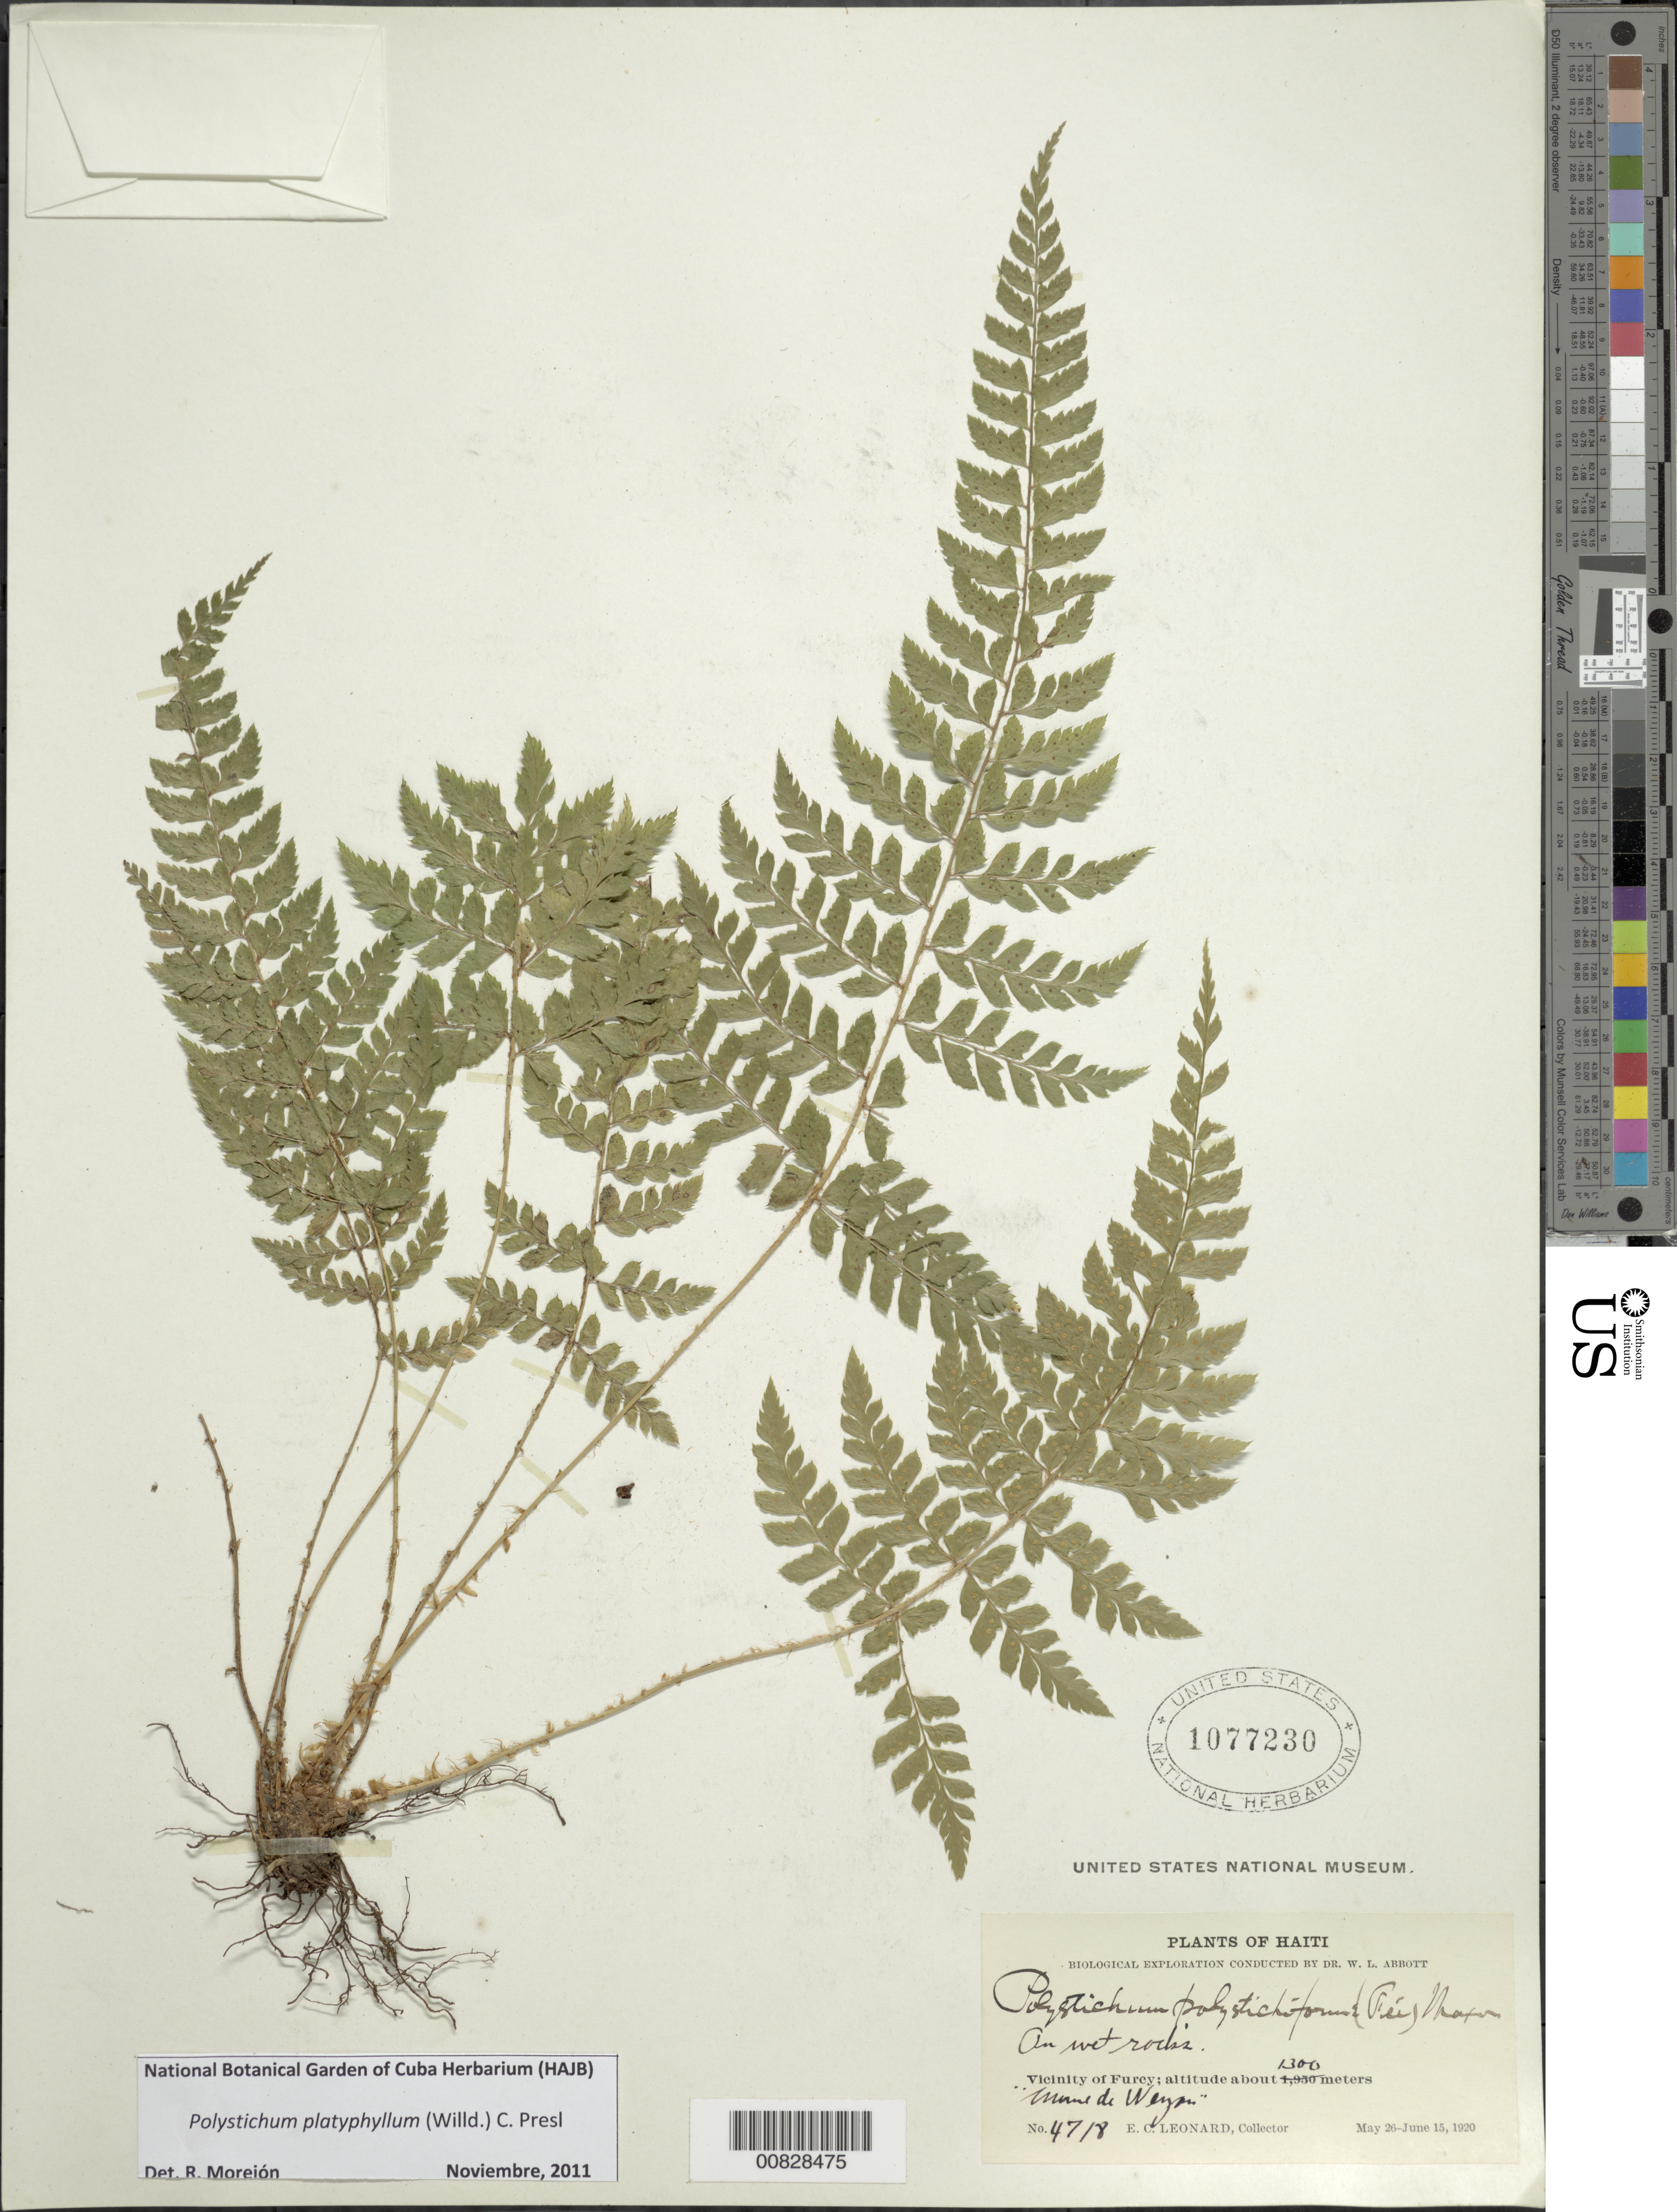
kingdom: Plantae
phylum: Tracheophyta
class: Polypodiopsida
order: Polypodiales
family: Dryopteridaceae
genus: Polystichum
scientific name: Polystichum platyphyllum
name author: (Willd.) C. Presl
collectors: E. C. Leonard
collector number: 4718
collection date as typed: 26 May 1920 to 15 Jun 1920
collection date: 1920-05-26/1920-06-15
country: Haiti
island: Hispaniola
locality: Furcy vicinity, Morne de Weyan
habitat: On wet rocks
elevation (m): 1300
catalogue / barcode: US 1077230